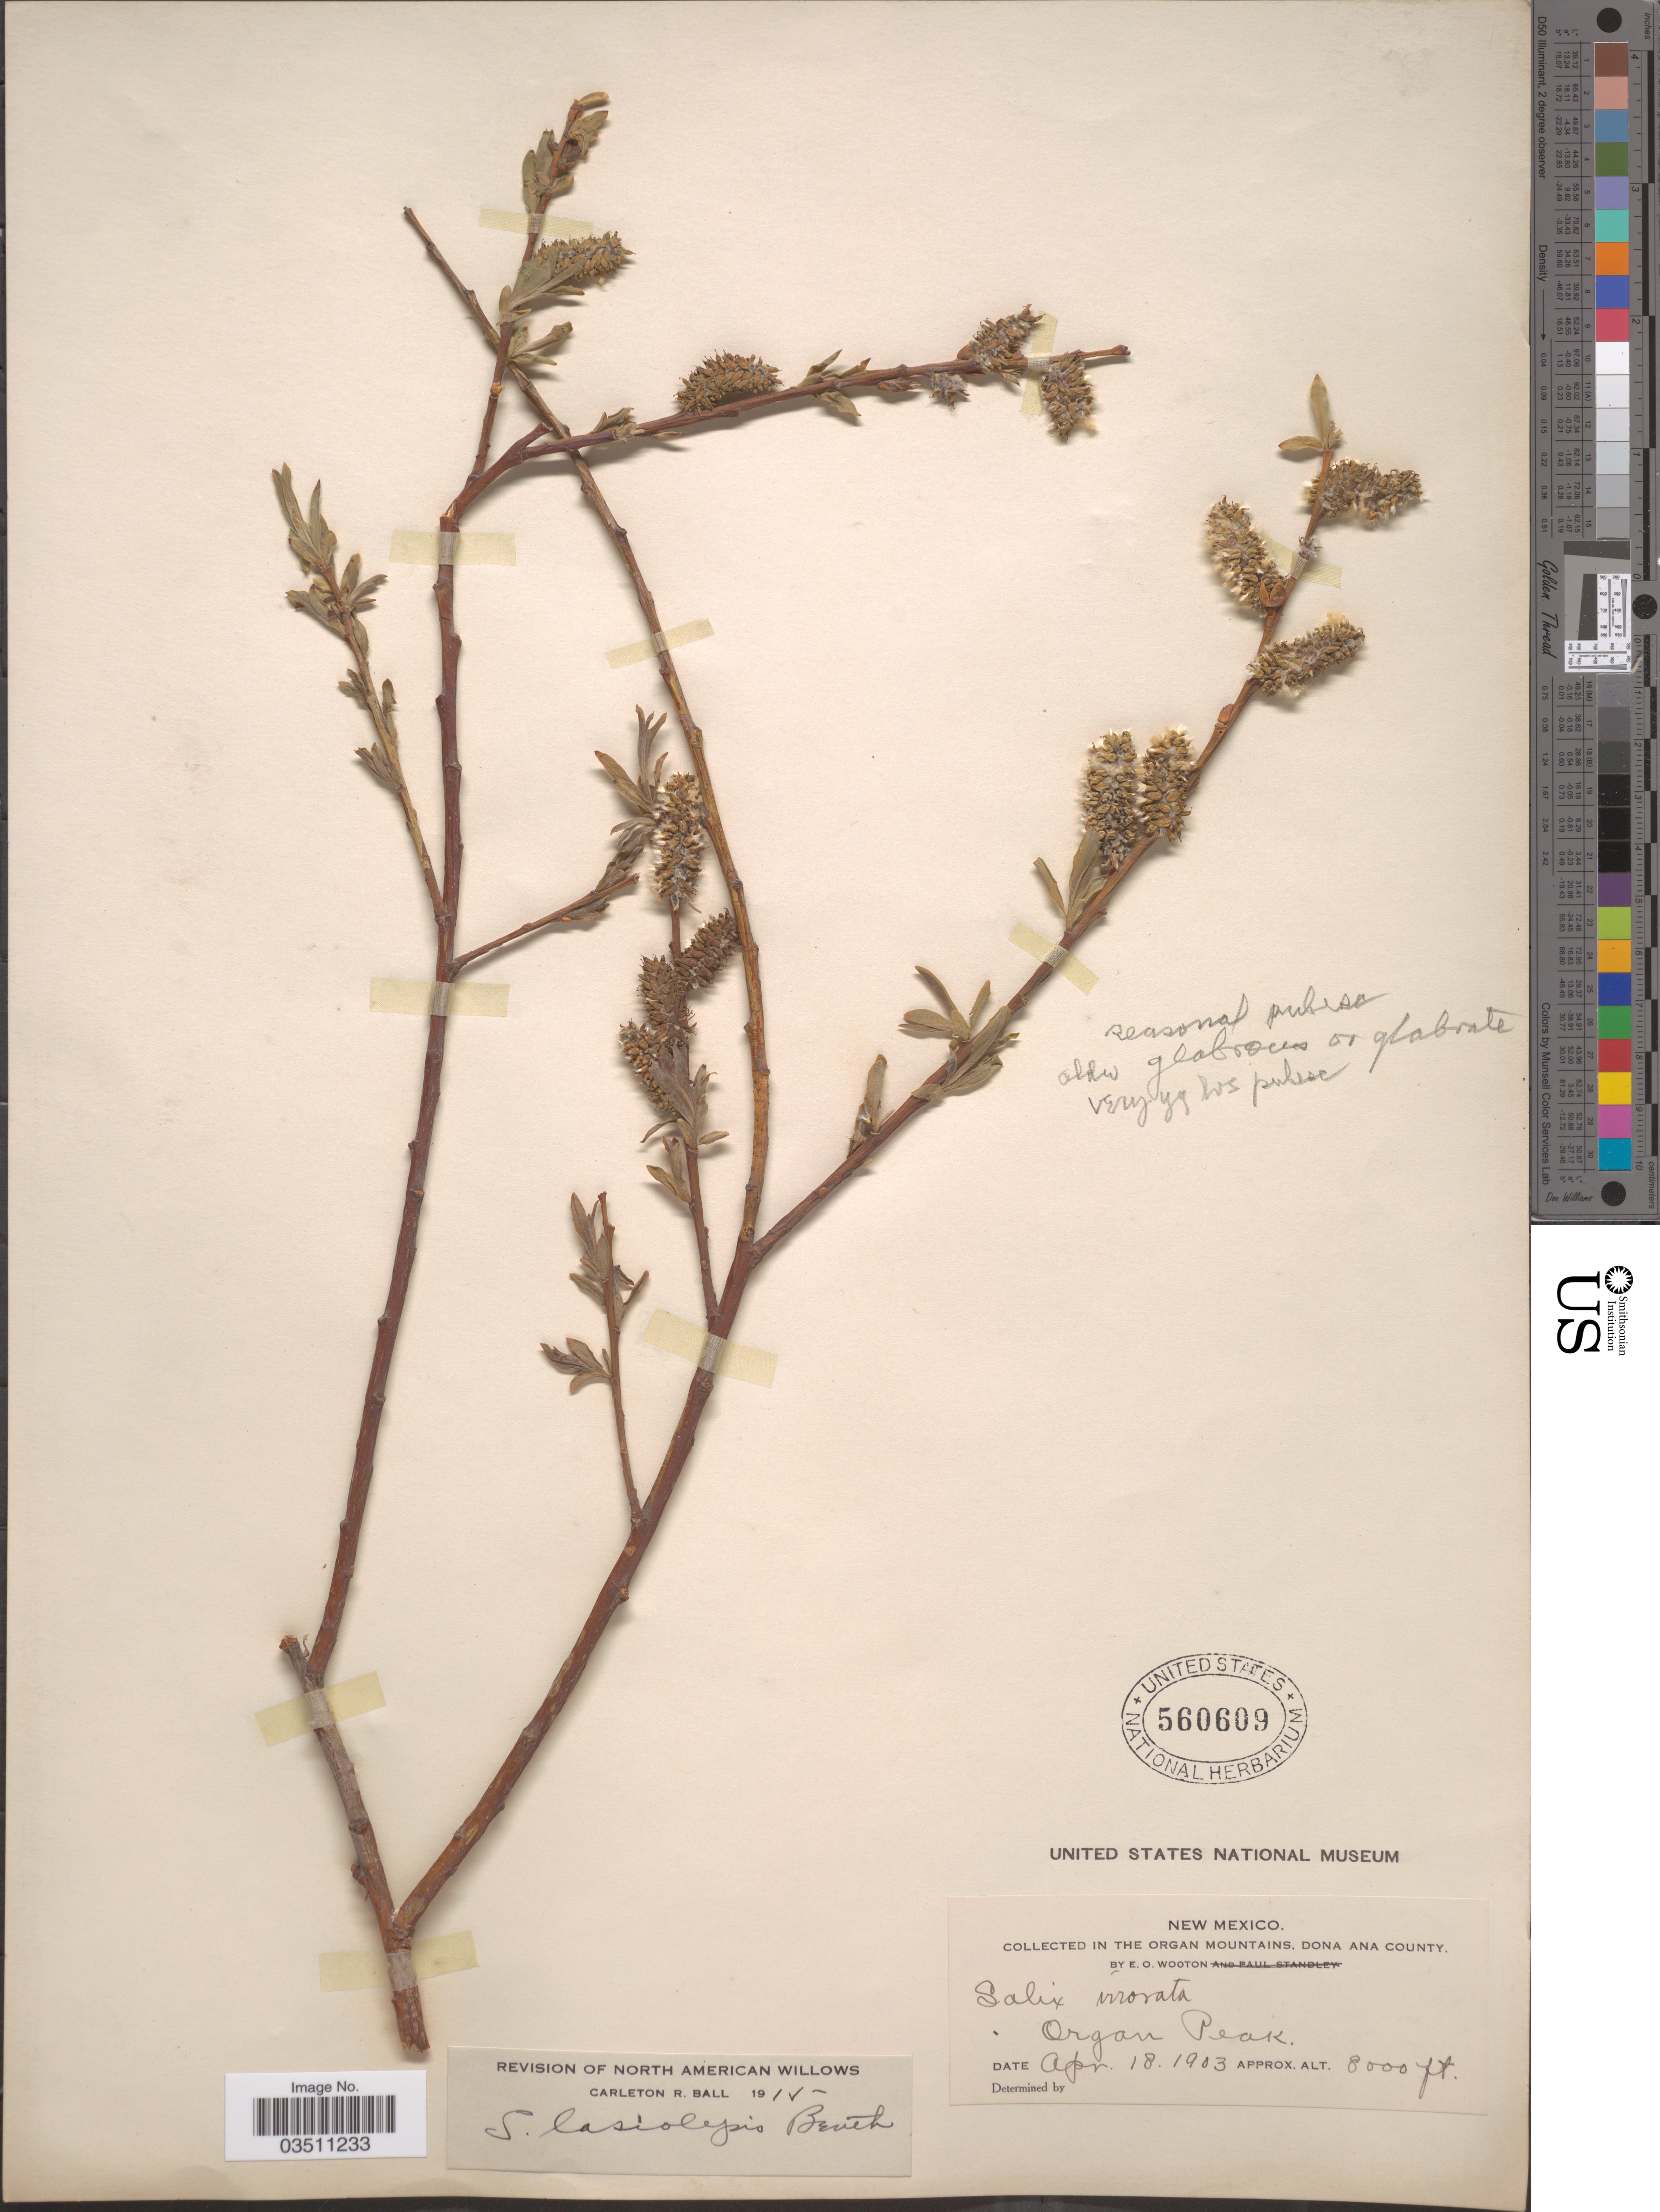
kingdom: Plantae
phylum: Tracheophyta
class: Magnoliopsida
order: Malpighiales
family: Salicaceae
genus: Salix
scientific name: Salix lasiolepis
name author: Benth.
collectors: E. O. Wooton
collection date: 1903-04-18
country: United States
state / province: New Mexico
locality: In the Organ Mountains, Dona Ana County. Organ Peak.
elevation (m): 2438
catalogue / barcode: US 560609